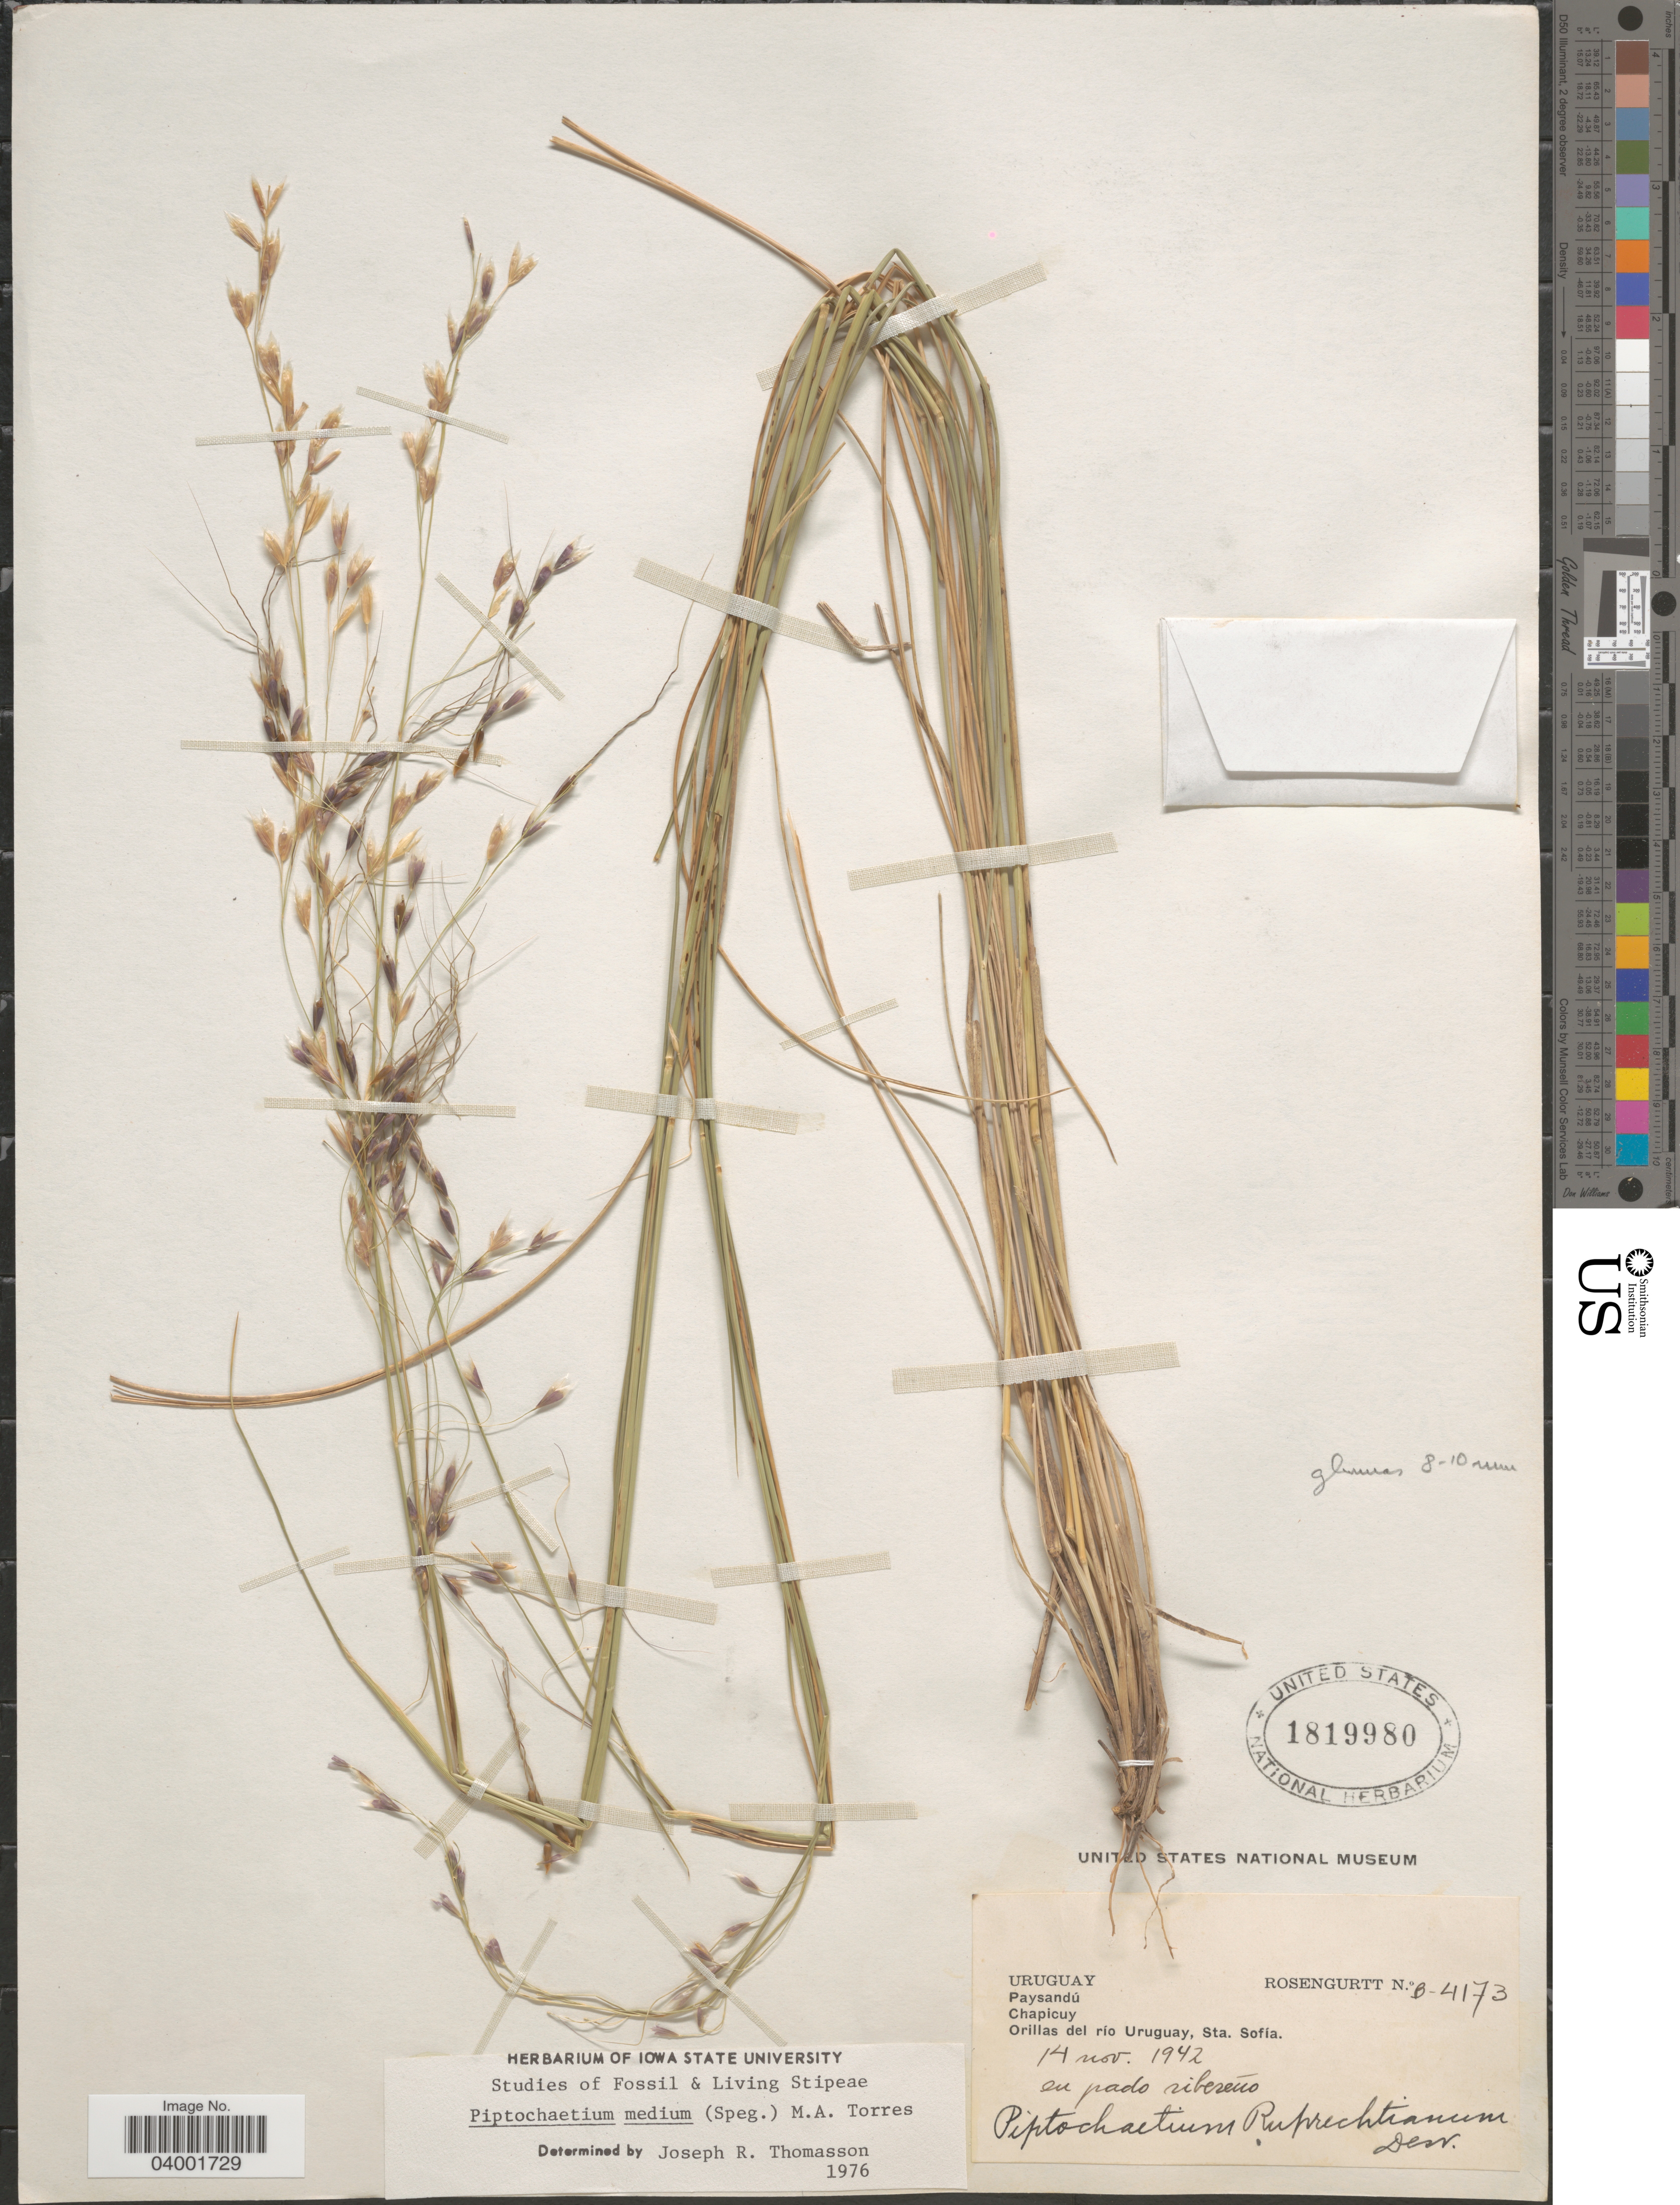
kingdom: Plantae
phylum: Tracheophyta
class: Liliopsida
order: Poales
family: Poaceae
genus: Piptochaetium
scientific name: Piptochaetium medium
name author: (Speg.) Torres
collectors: Rosengurtt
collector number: B4173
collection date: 1942-11-14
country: Uruguay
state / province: Paysandu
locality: Chapicuy. Orillas del río Uruguay, Sta. Sofía.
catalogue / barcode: US 1819980